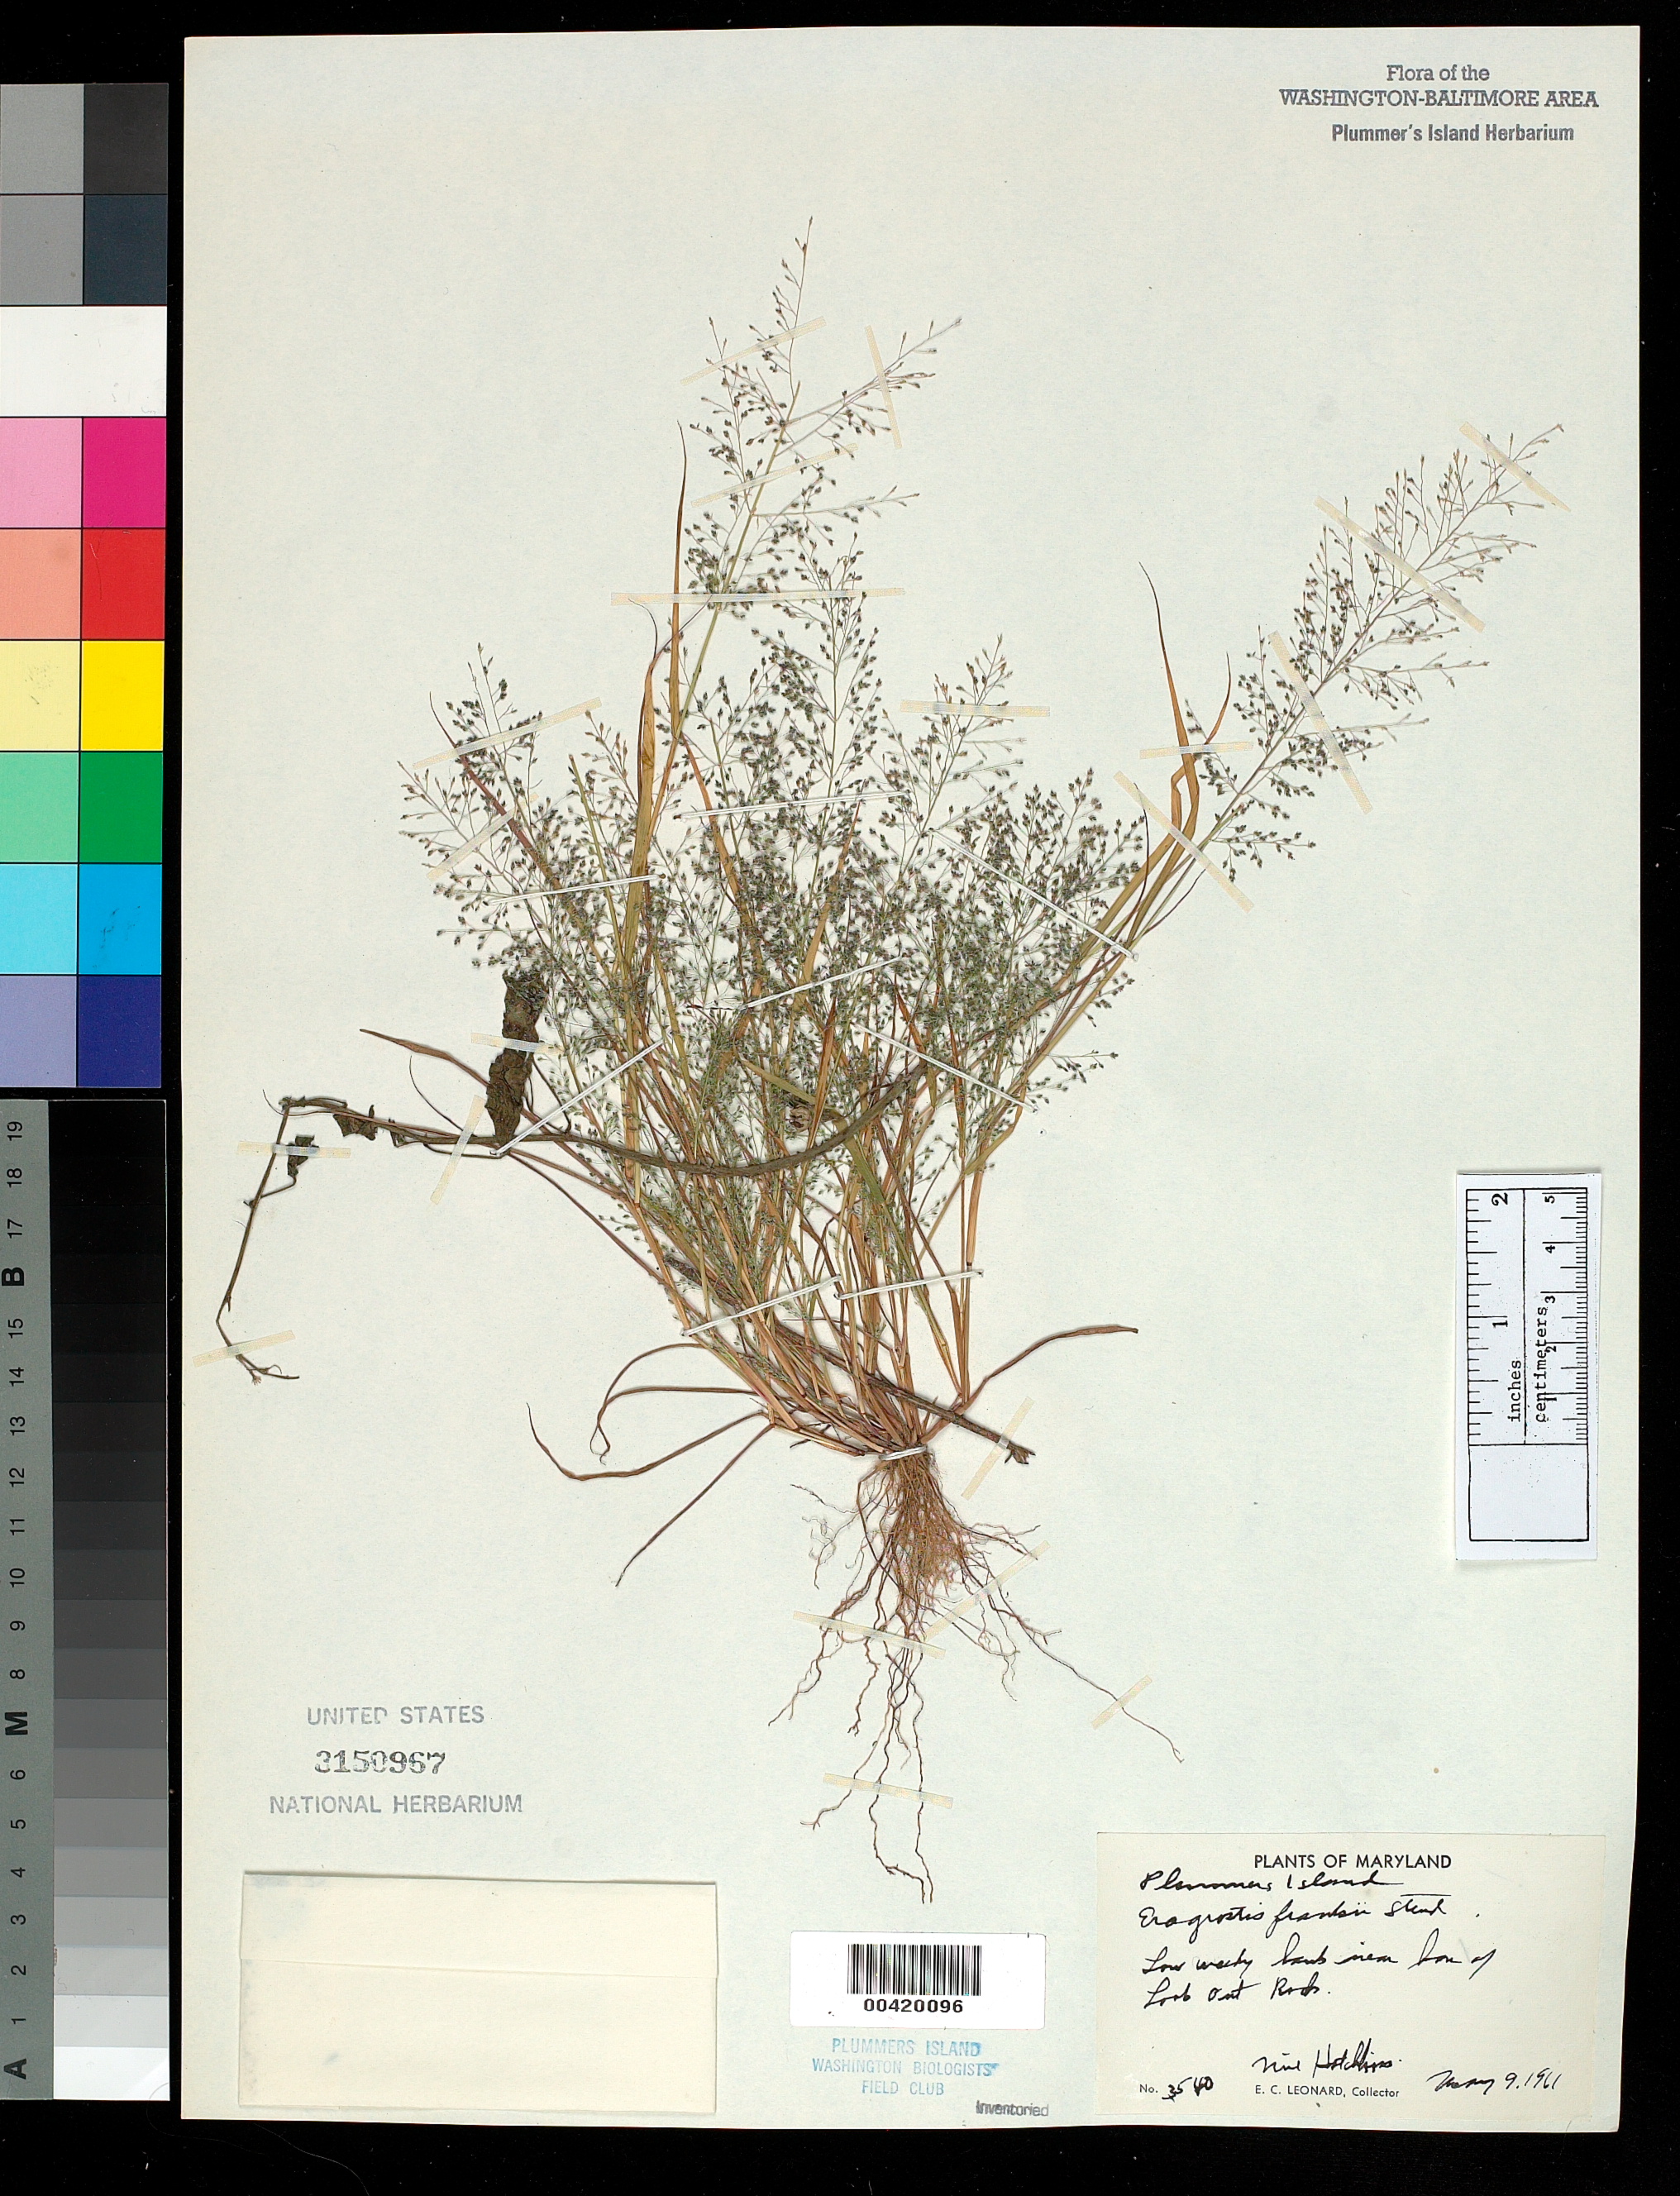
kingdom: Plantae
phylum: Tracheophyta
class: Liliopsida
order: Poales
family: Poaceae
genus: Eragrostis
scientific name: Eragrostis frankii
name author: C.A. Mey. ex Steud.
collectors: E. C. Leonard & N. Hotchkiss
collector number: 3540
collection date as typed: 09 May 1961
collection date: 1961-05-09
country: United States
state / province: Maryland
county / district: Montgomery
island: Plummers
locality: Plummer's Island; bank near base of Look Out Rock C. & O. Canal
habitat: Low weedy bank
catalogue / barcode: US 3150967